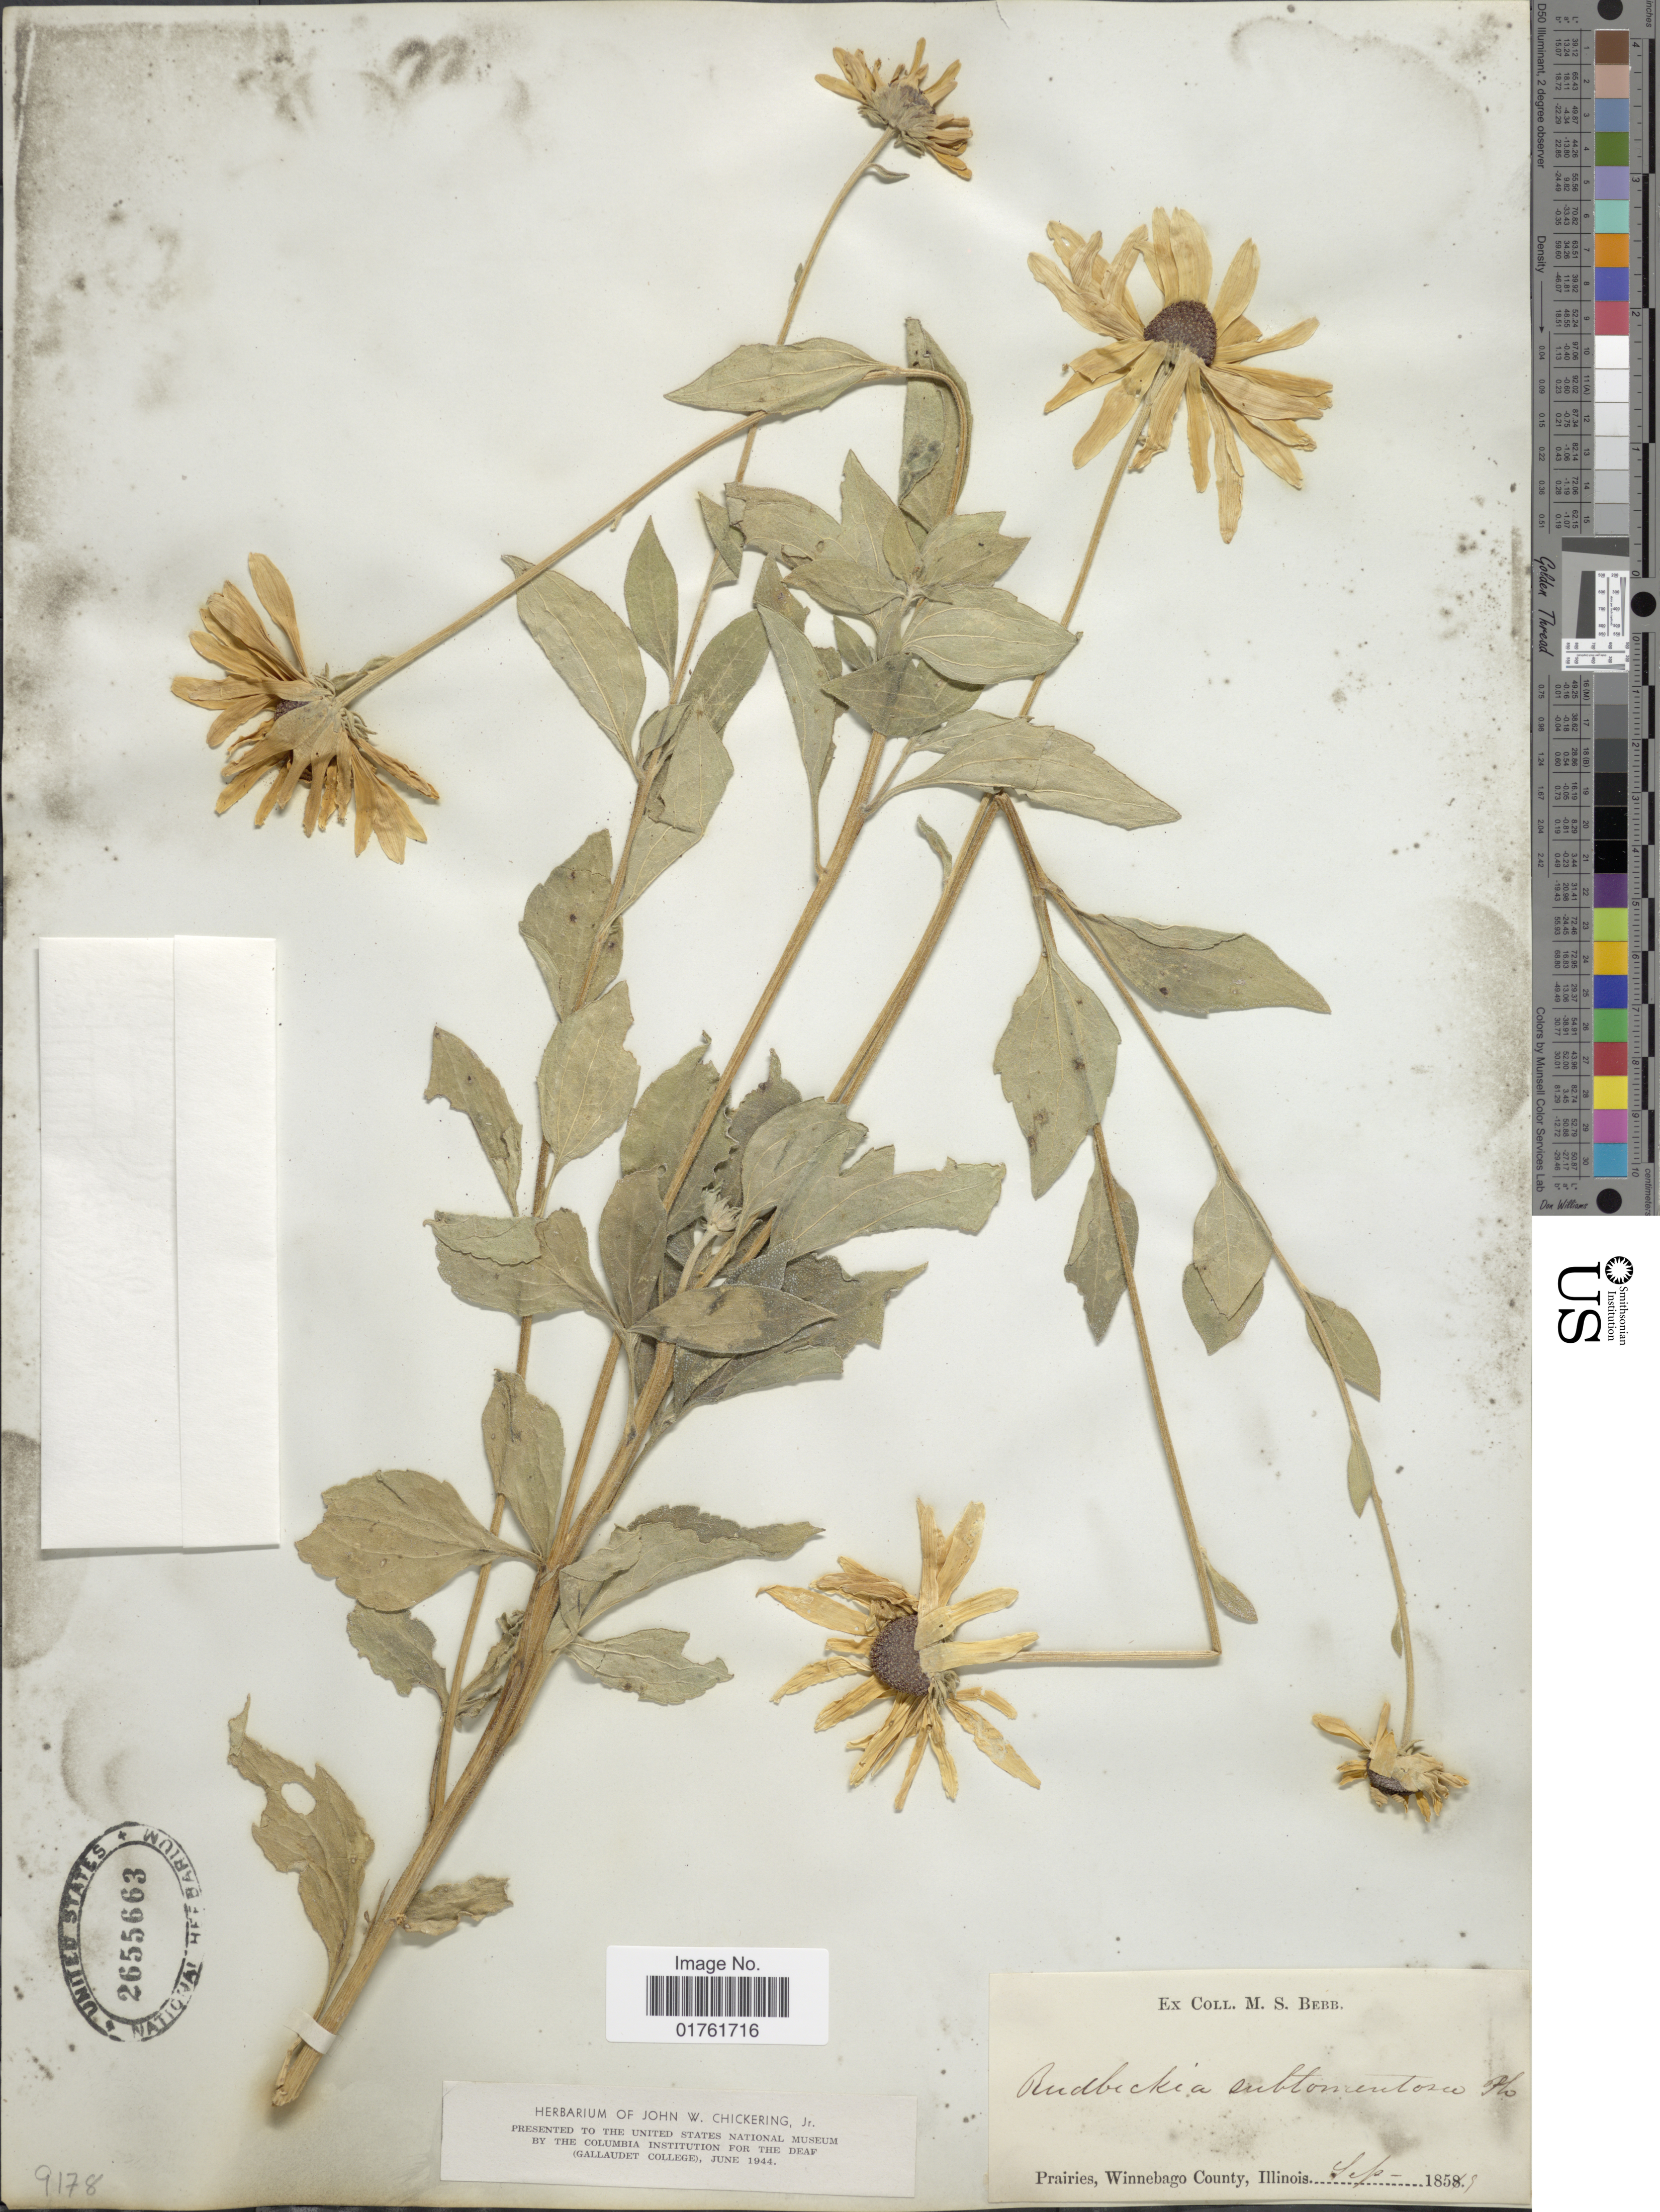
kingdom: Plantae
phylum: Tracheophyta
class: Magnoliopsida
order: Asterales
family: Asteraceae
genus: Rudbeckia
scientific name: Rudbeckia subtomentosa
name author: Pursh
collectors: M. Bebb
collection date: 1859-09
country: United States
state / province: Illinois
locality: Prairies, Winnebago County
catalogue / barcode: US 2655663